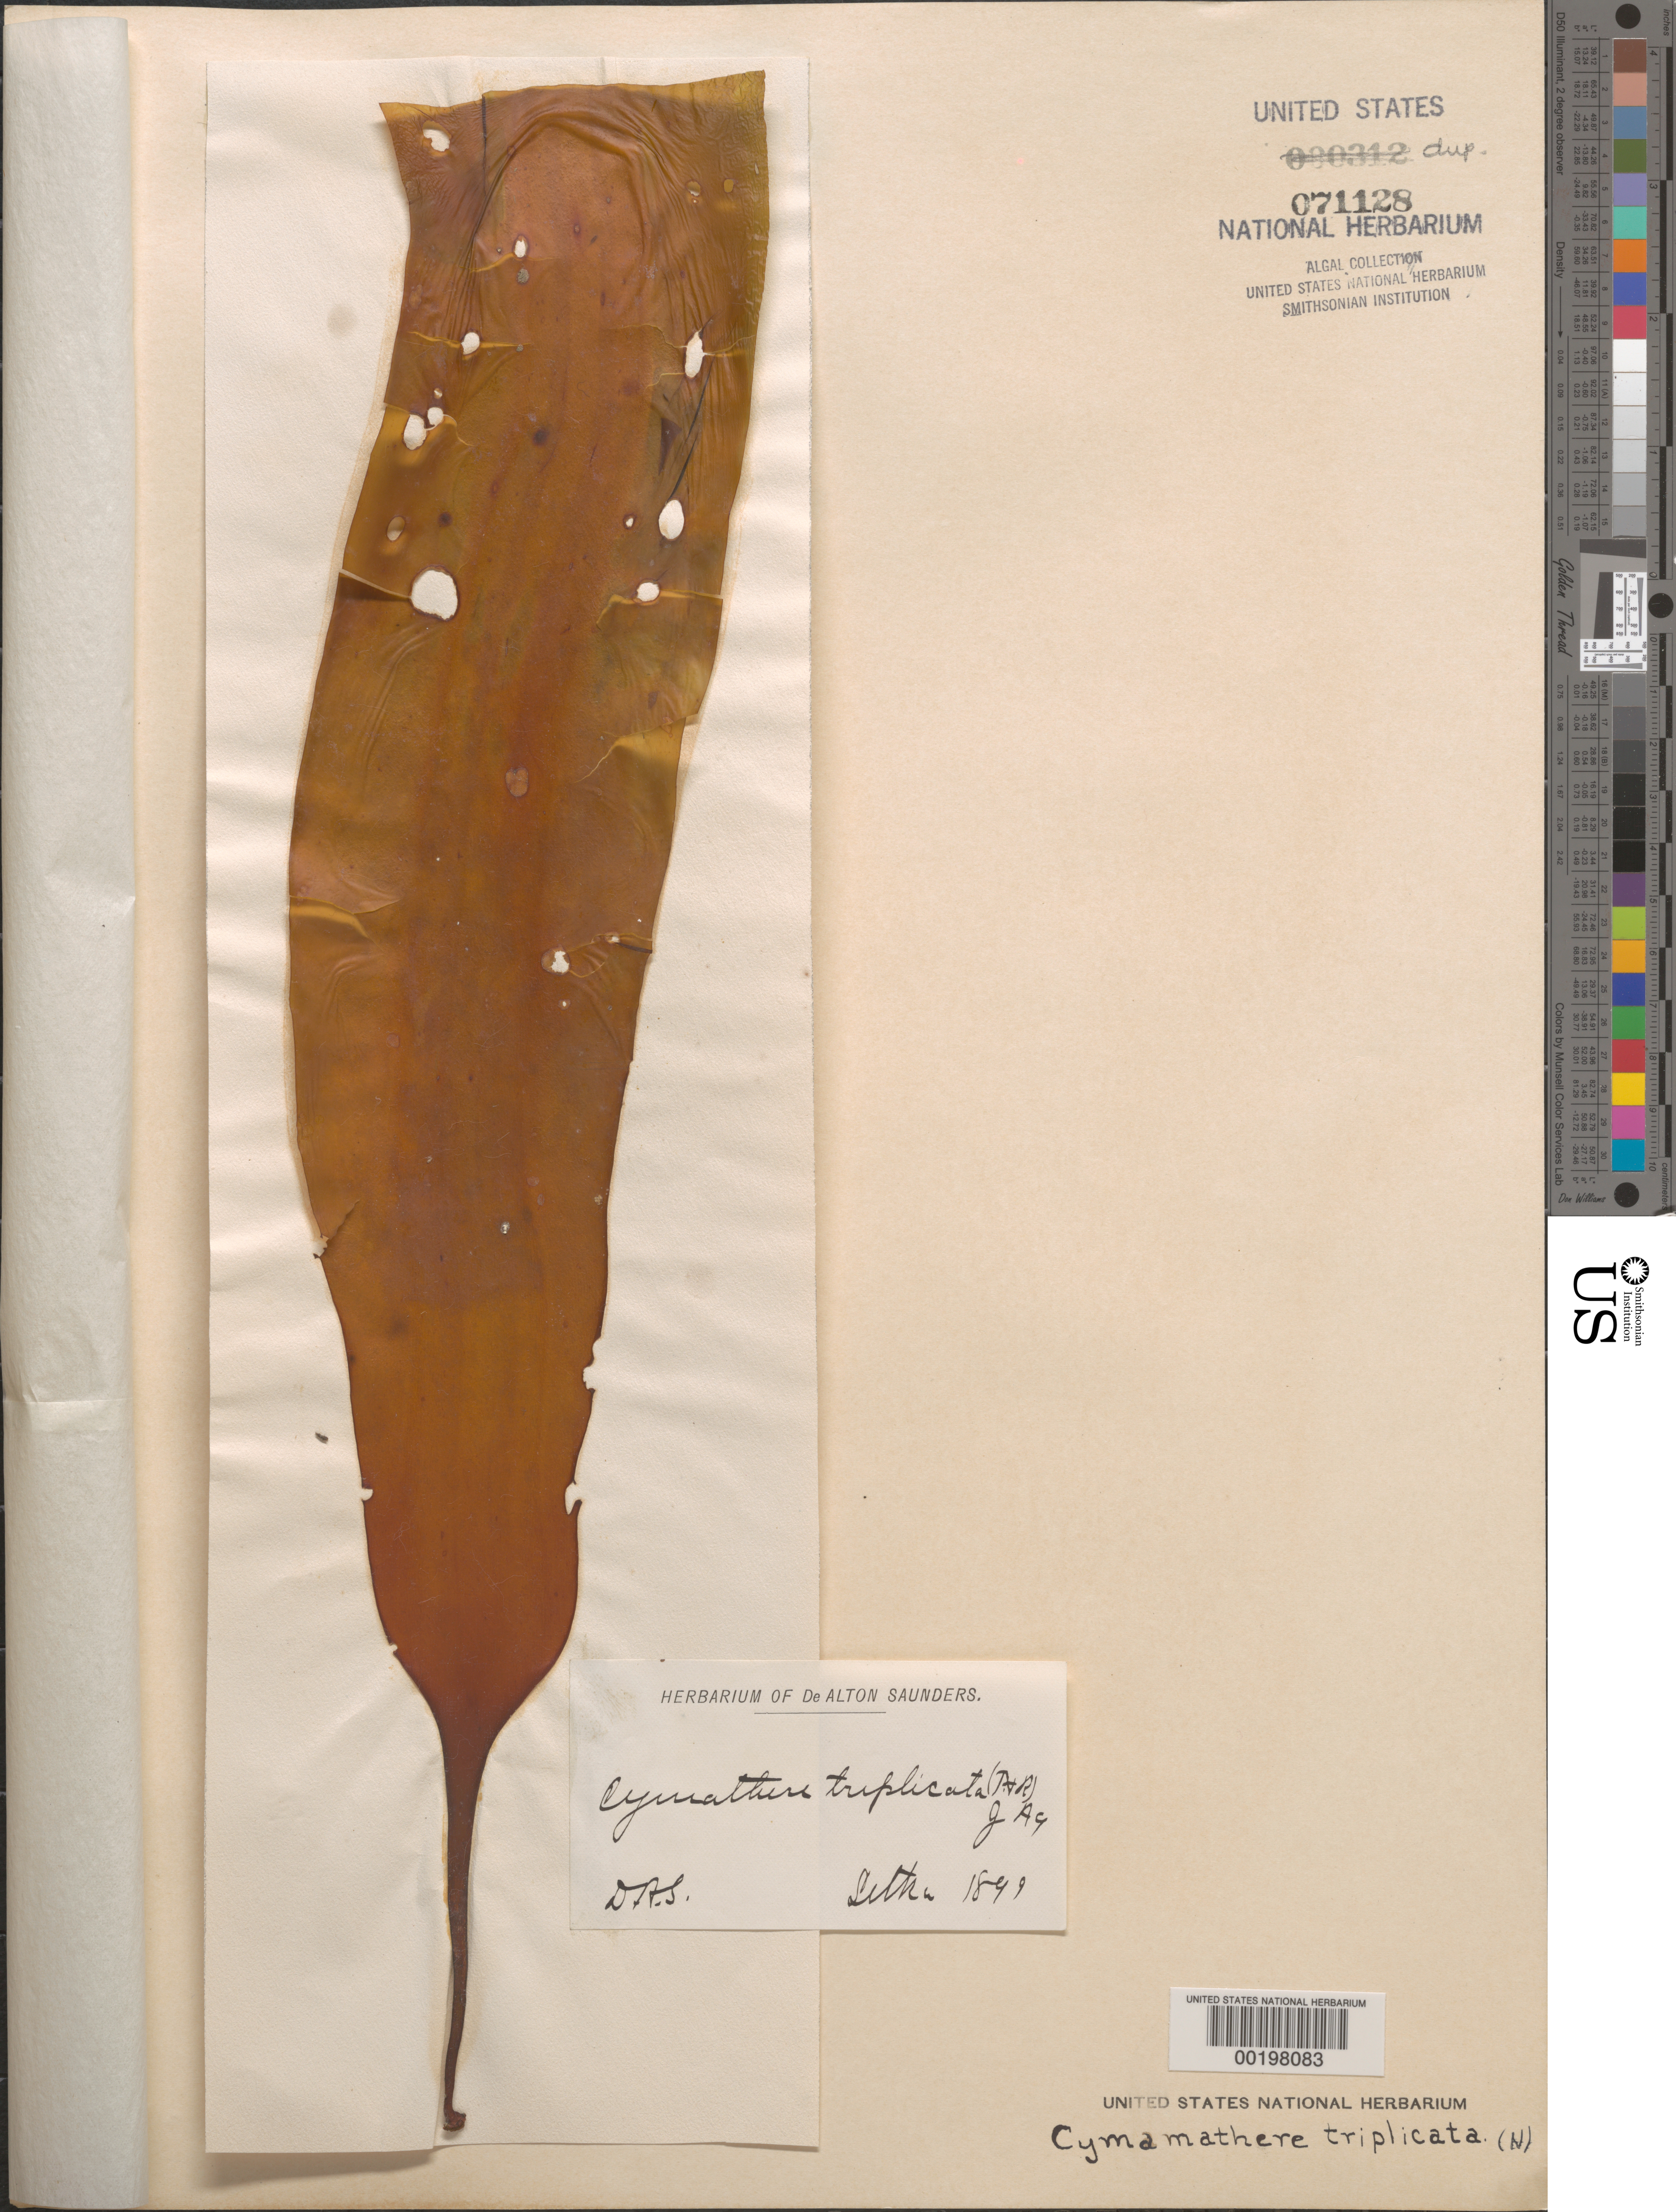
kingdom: Chromista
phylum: Ochrophyta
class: Phaeophyceae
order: Laminariales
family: Laminariaceae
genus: Cymathaere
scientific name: Cymathaere triplicata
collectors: D. Saunders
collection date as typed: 1899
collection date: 1899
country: United States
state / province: Alaska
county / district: Sitka Division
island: Baranof Island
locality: Sitka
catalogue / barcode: US 71128